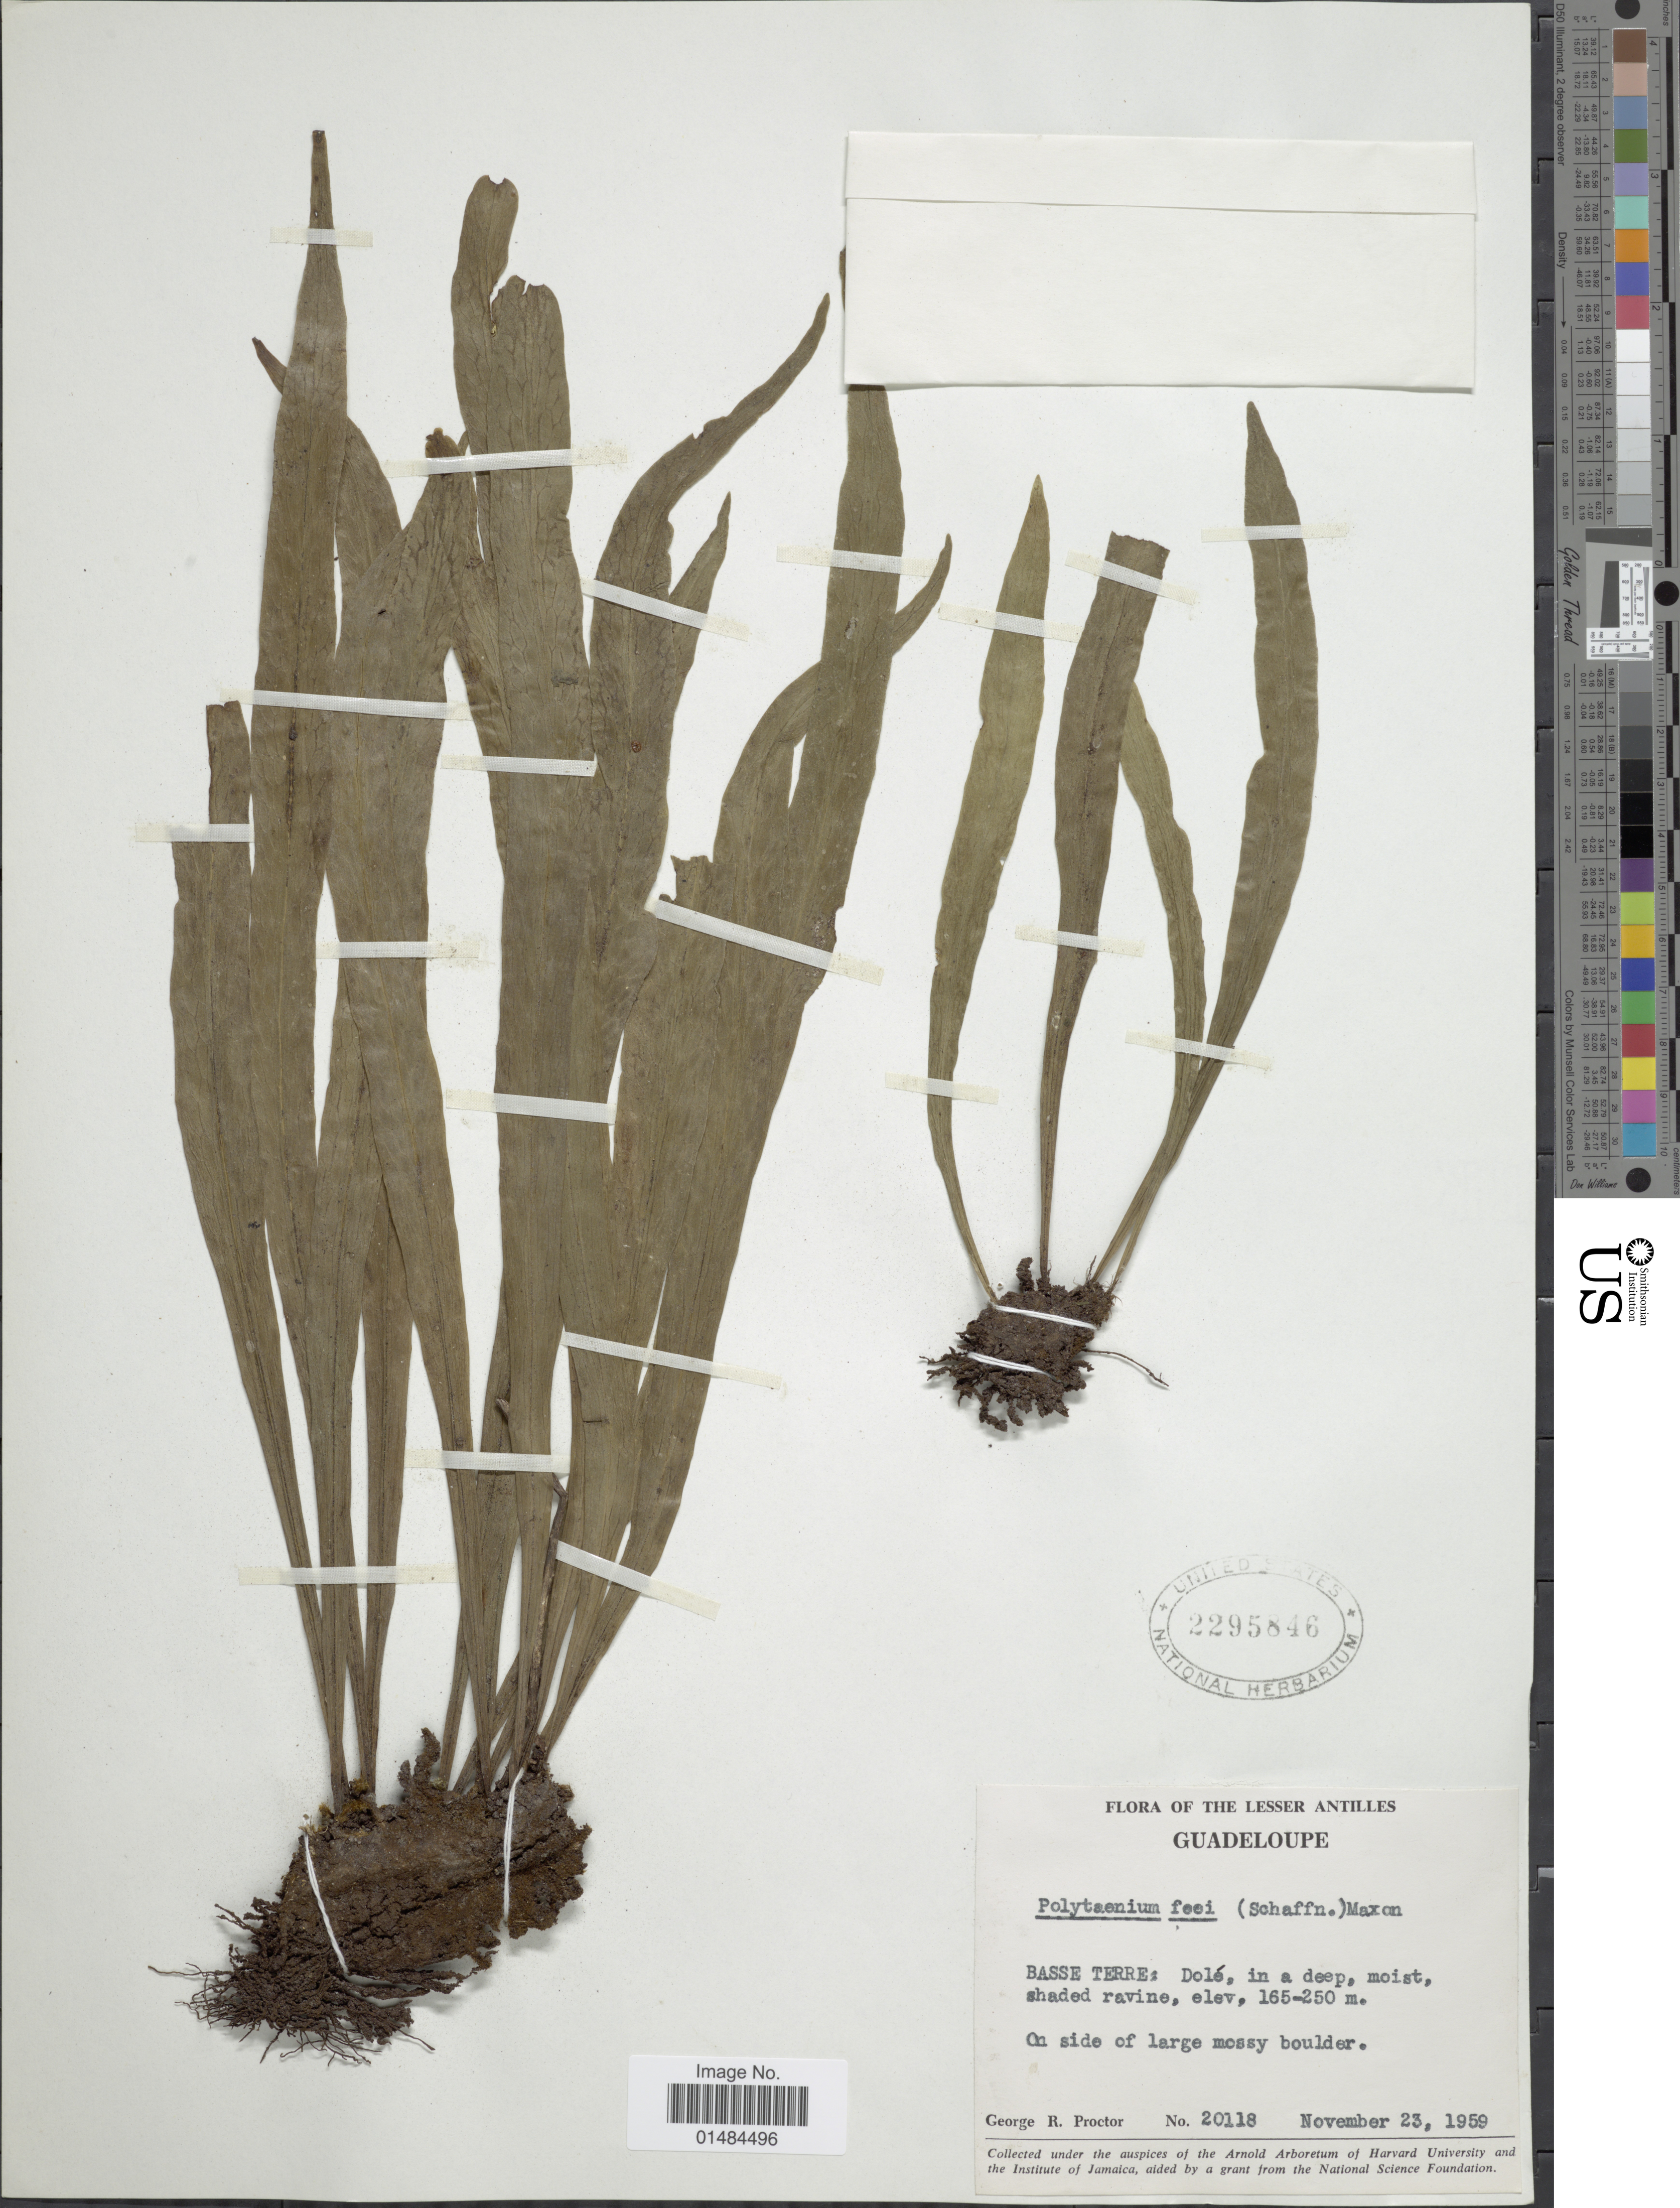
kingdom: Plantae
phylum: Tracheophyta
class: Polypodiopsida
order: Polypodiales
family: Pteridaceae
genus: Polytaenium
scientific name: Polytaenium lanceolatum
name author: (L.) Desv.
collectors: G. R. Proctor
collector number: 20118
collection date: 1959-11-23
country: Guadeloupe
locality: The Lesser Antilles, Guadeloupe. Basse Terre: Dolé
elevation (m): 165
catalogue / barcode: US 2295846